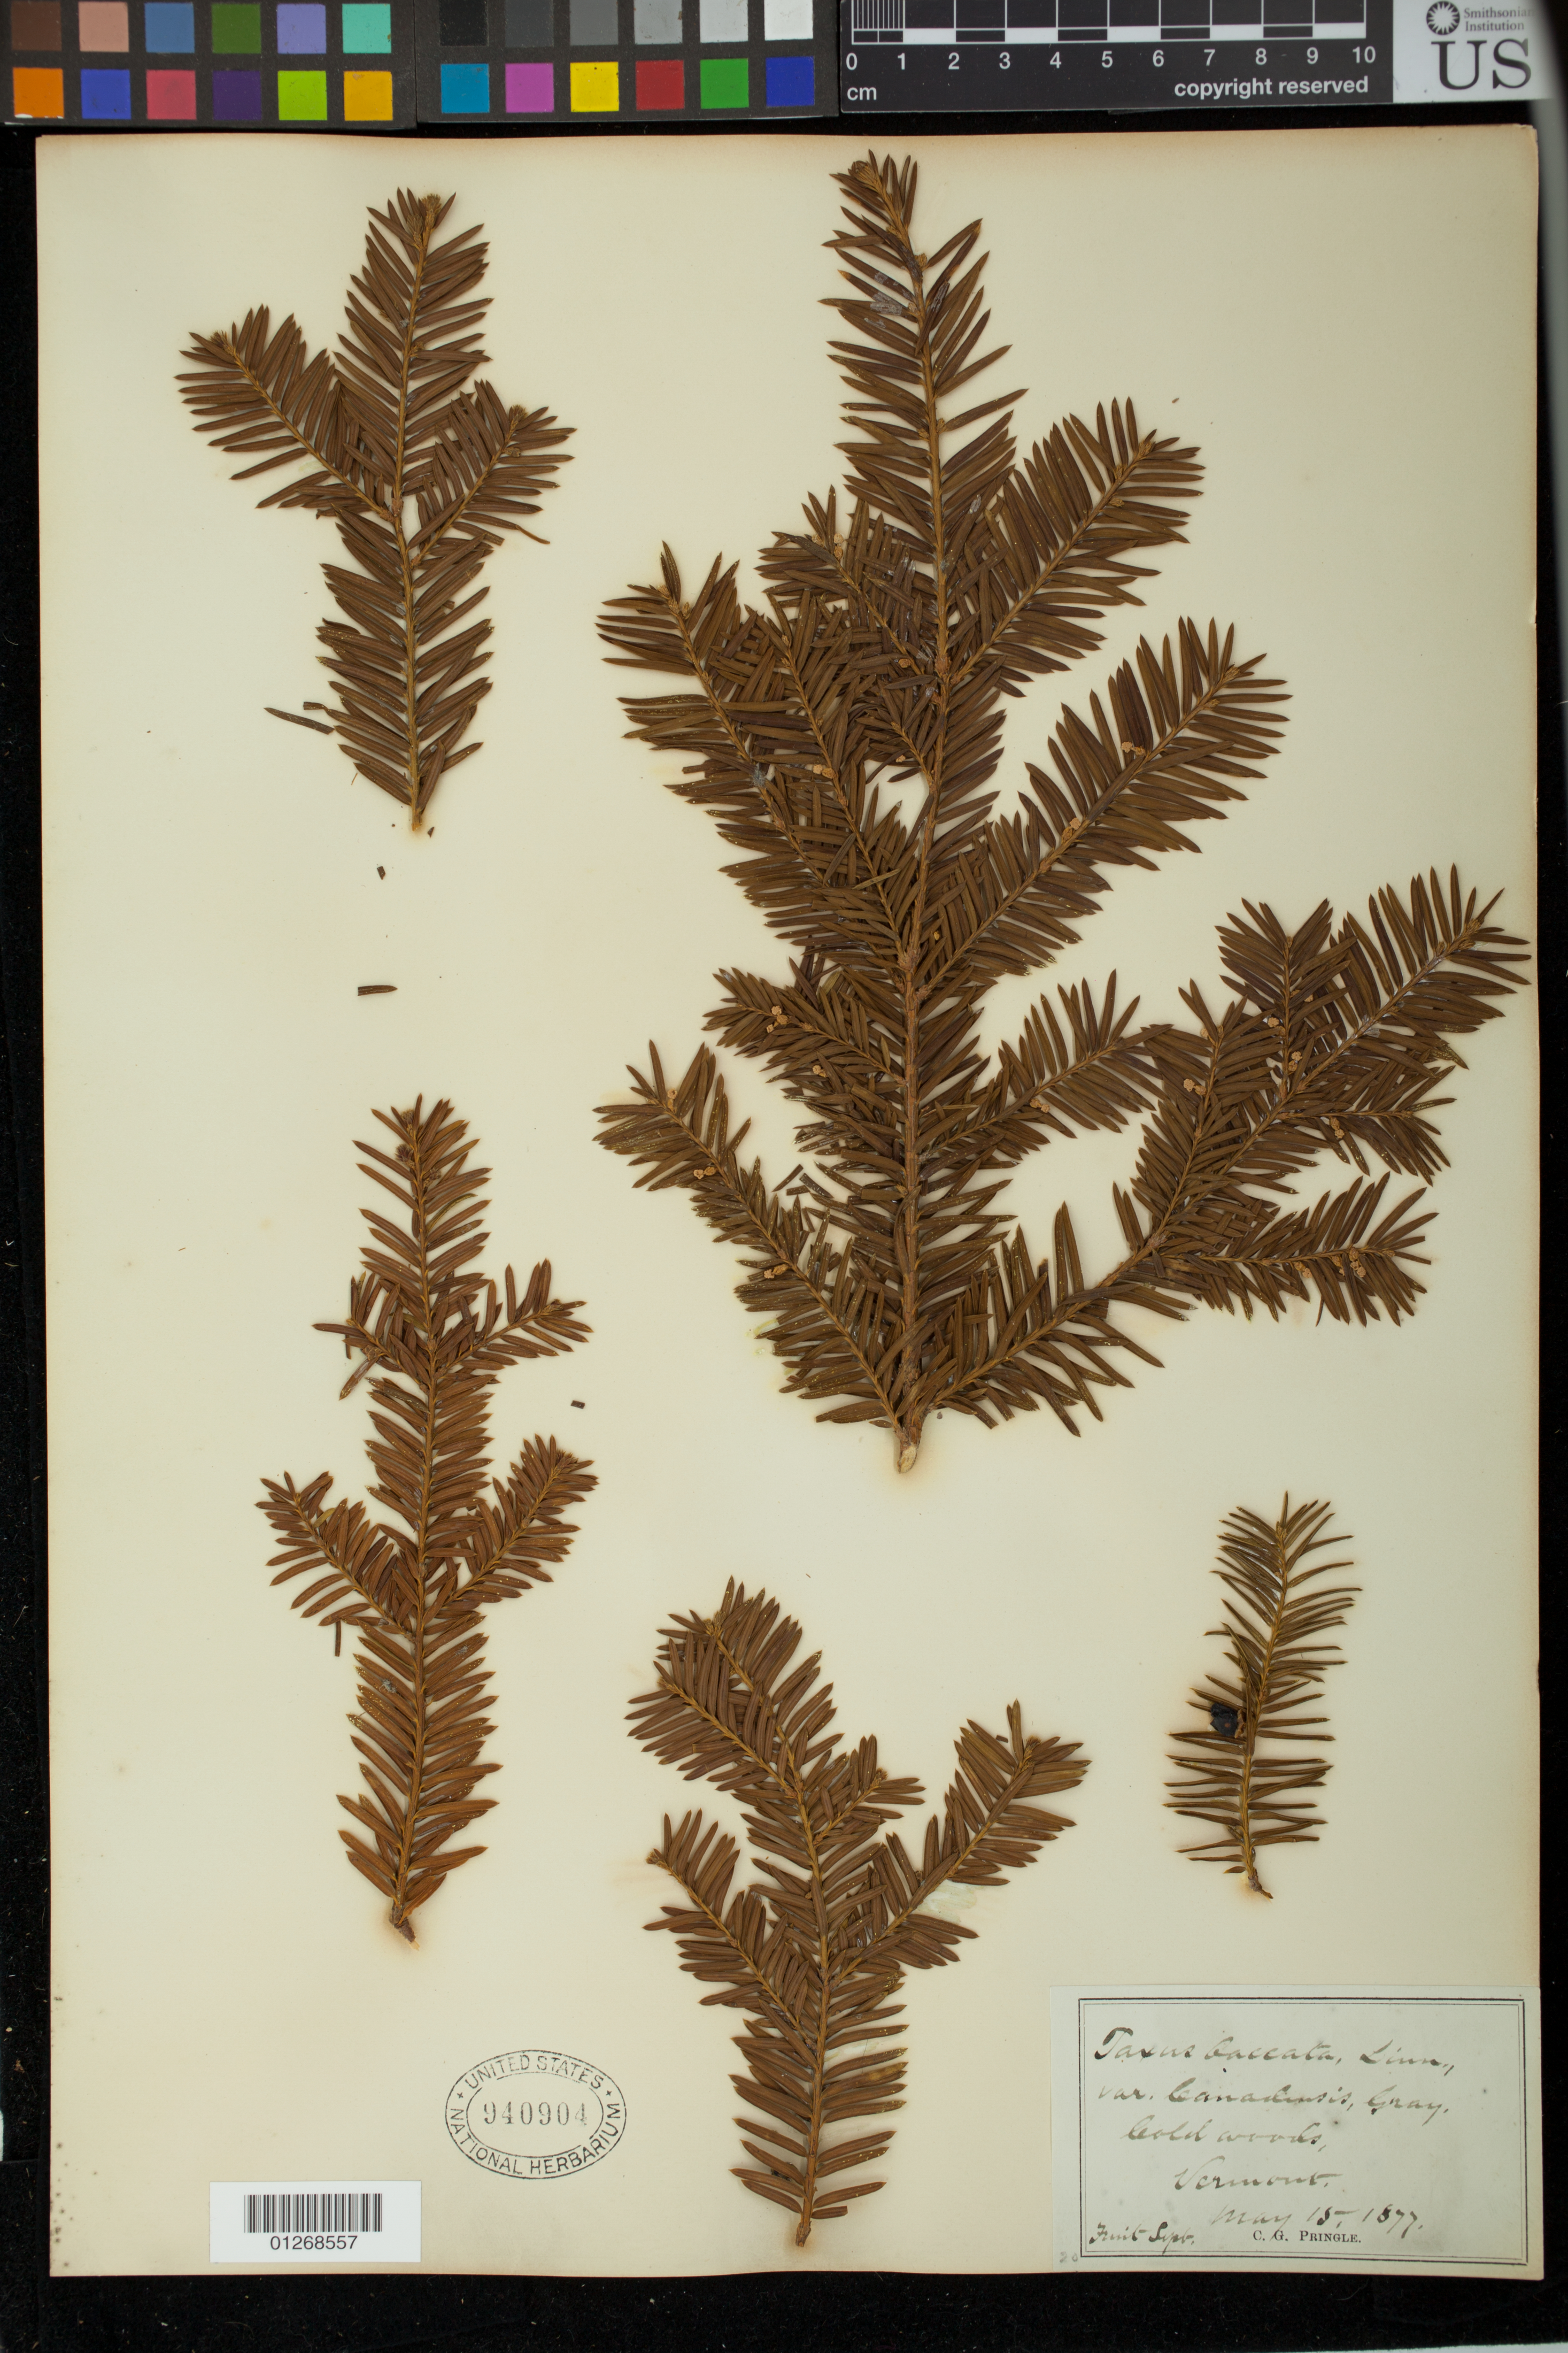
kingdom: Plantae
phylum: Tracheophyta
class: Pinopsida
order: Pinales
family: Taxaceae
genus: Taxus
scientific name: Taxus canadensis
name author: Marshall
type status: Neotype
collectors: C. G. Pringle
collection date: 1877-05-15,1877-09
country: United States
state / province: Vermont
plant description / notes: Specimen is mounted with 2 elements (May 15, 1877 & "Fruit Sept."). Spjut does not eplicitly designate which element is the neotype, but writes "A neotype was selected based on a cone-bearing specimen that showed the most common morphology" and provides a photograph with a closeup of the pollen-bearing cones (i.e., May 15, 1877 element).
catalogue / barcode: US 940904